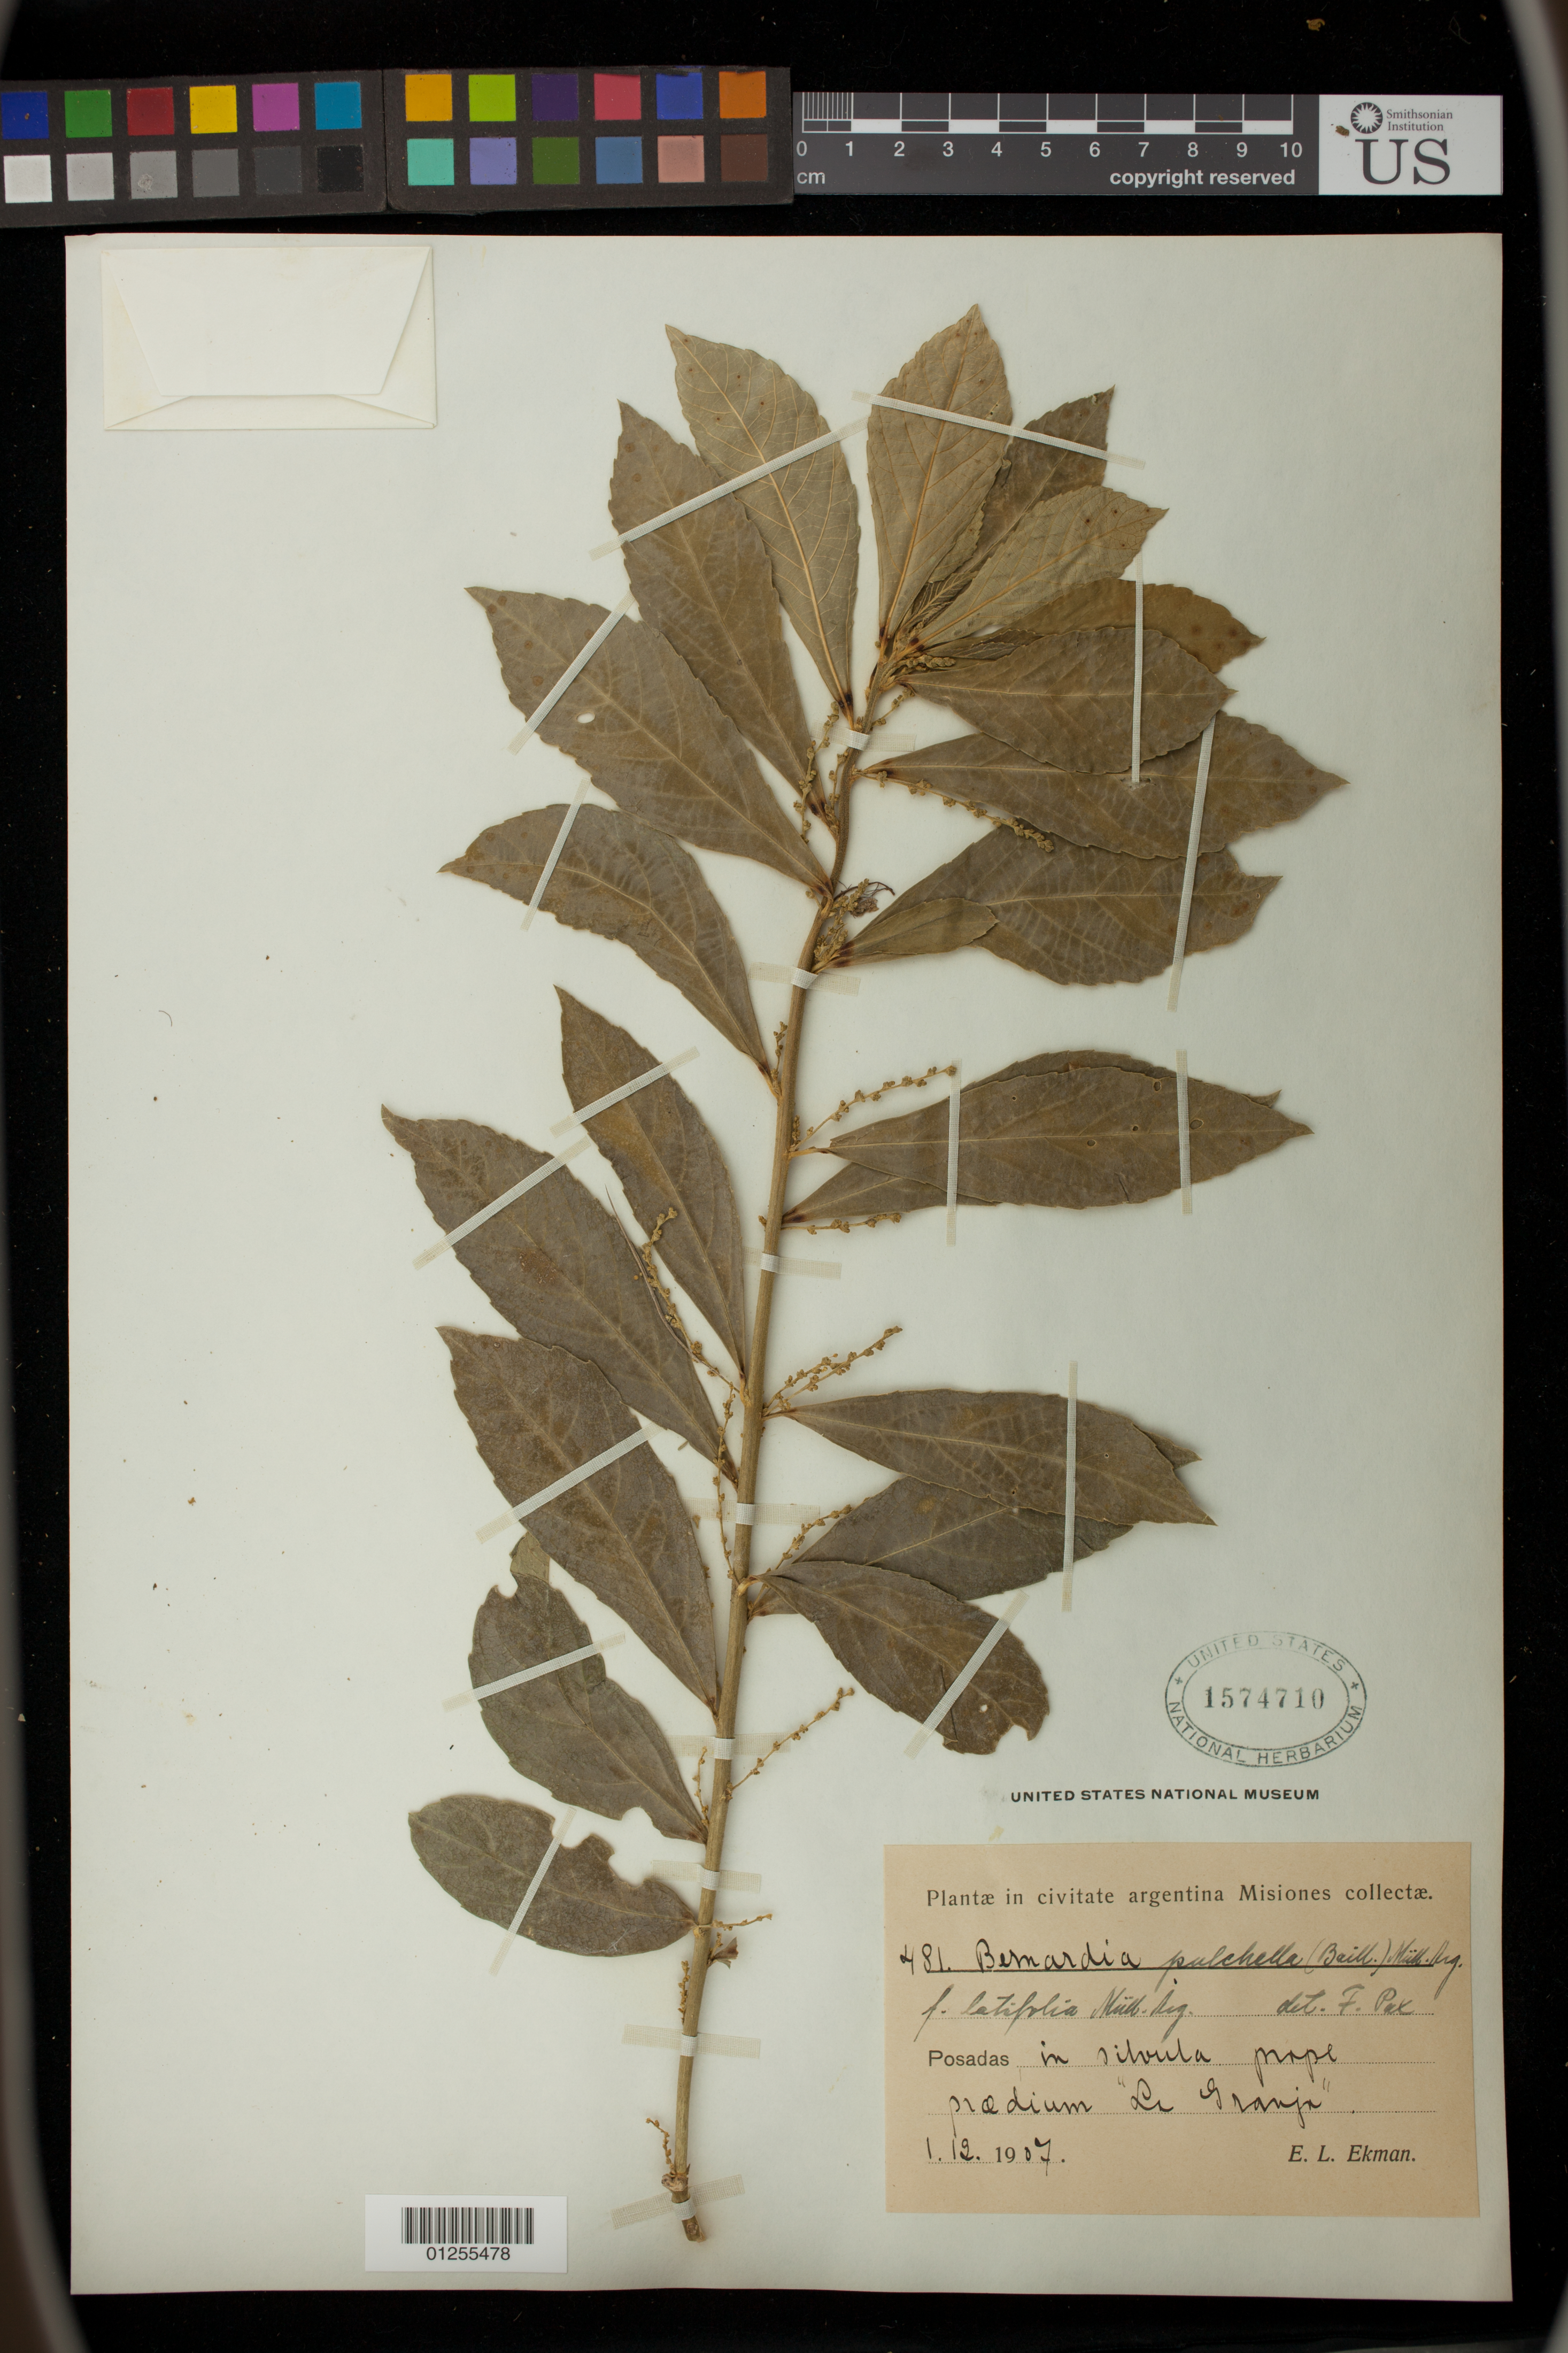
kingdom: Plantae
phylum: Tracheophyta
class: Magnoliopsida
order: Malpighiales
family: Euphorbiaceae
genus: Bernardia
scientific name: Bernardia pulchella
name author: (Baill.) Müll. Arg.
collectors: E. L. Ekman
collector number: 481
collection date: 1907-12-01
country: Argentina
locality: La Granja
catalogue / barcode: US 1574710